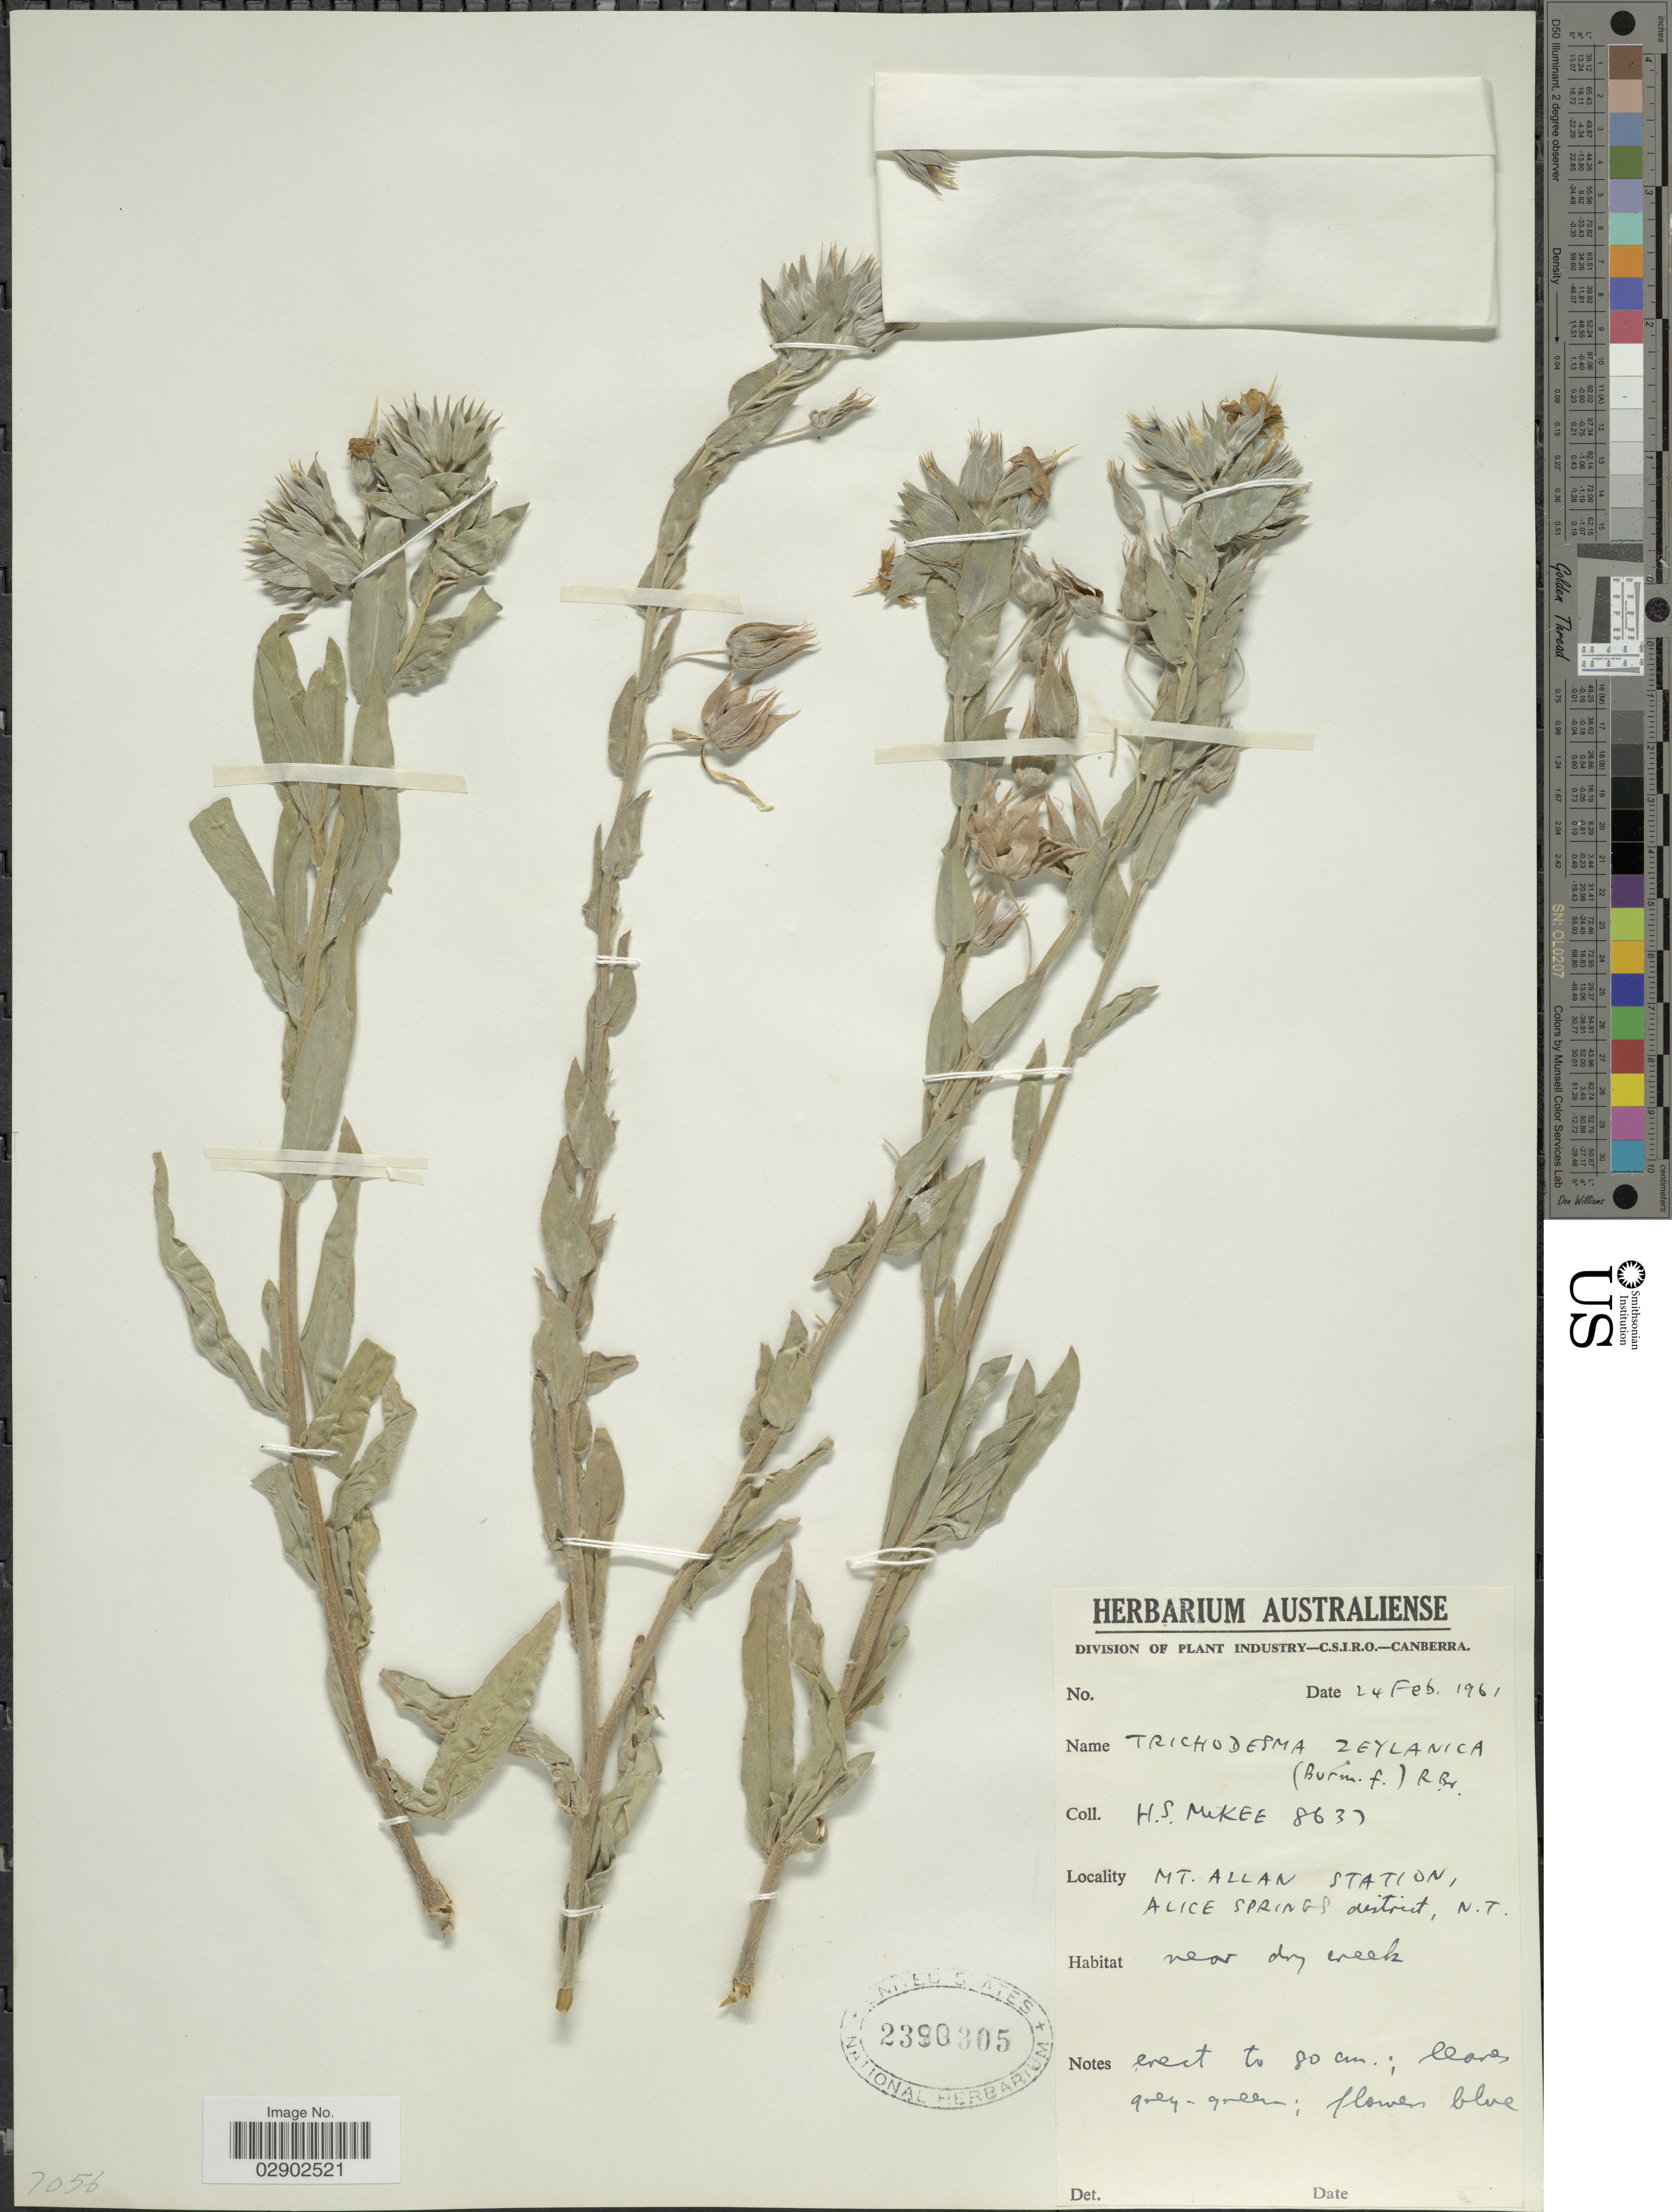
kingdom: Plantae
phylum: Tracheophyta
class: Magnoliopsida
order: Boraginales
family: Boraginaceae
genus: Trichodesma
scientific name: Trichodesma zeylanicum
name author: (Burm. f.) R. Br.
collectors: H. S. McKee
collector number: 8637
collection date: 1961-02-24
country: Australia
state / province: Northern Territory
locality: Mt. Allan Station, Alice Springs district, N. T.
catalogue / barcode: US 2380305